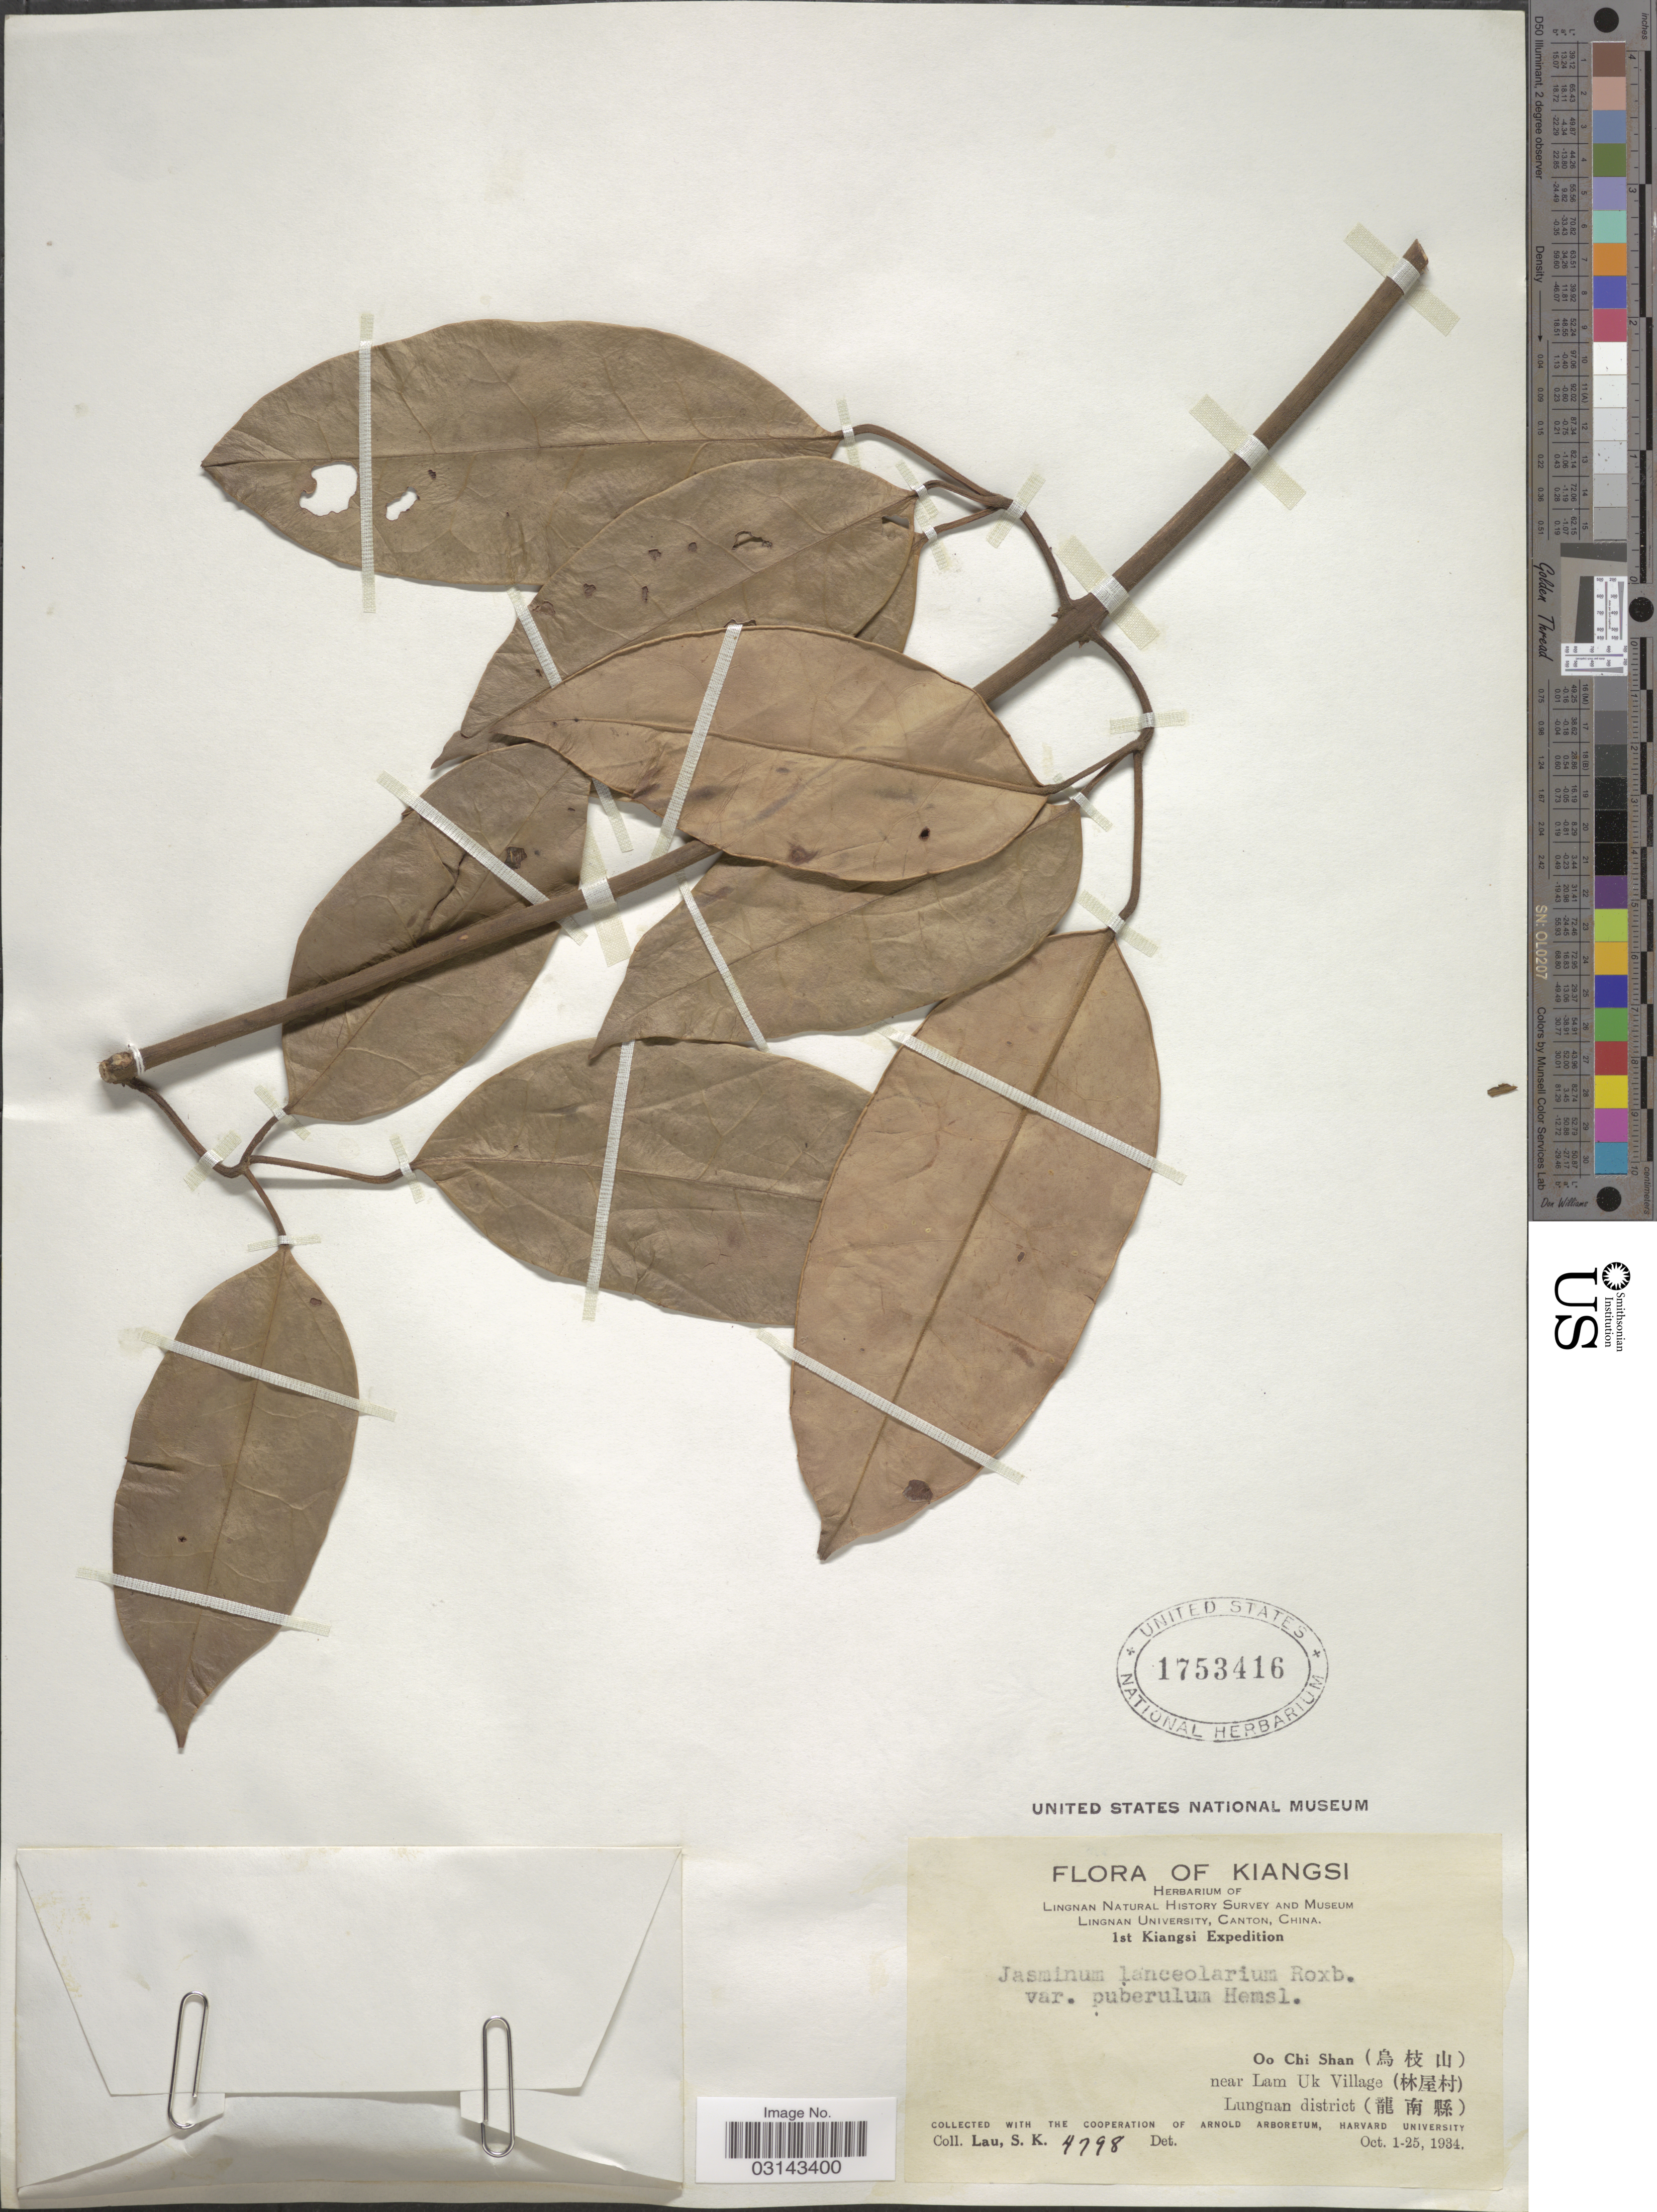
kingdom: Plantae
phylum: Tracheophyta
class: Magnoliopsida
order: Lamiales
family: Oleaceae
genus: Jasminum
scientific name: Jasminum lanceolarium var. puberulum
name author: Hemsl.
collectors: S. K. Lau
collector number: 4798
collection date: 1934-10-01/1934-10-25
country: China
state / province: Jiangxi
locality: Kiangsi. Oo Chi Shan (X) near Lam Uk Village (X) Lungnan district (X).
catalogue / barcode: US 1753416